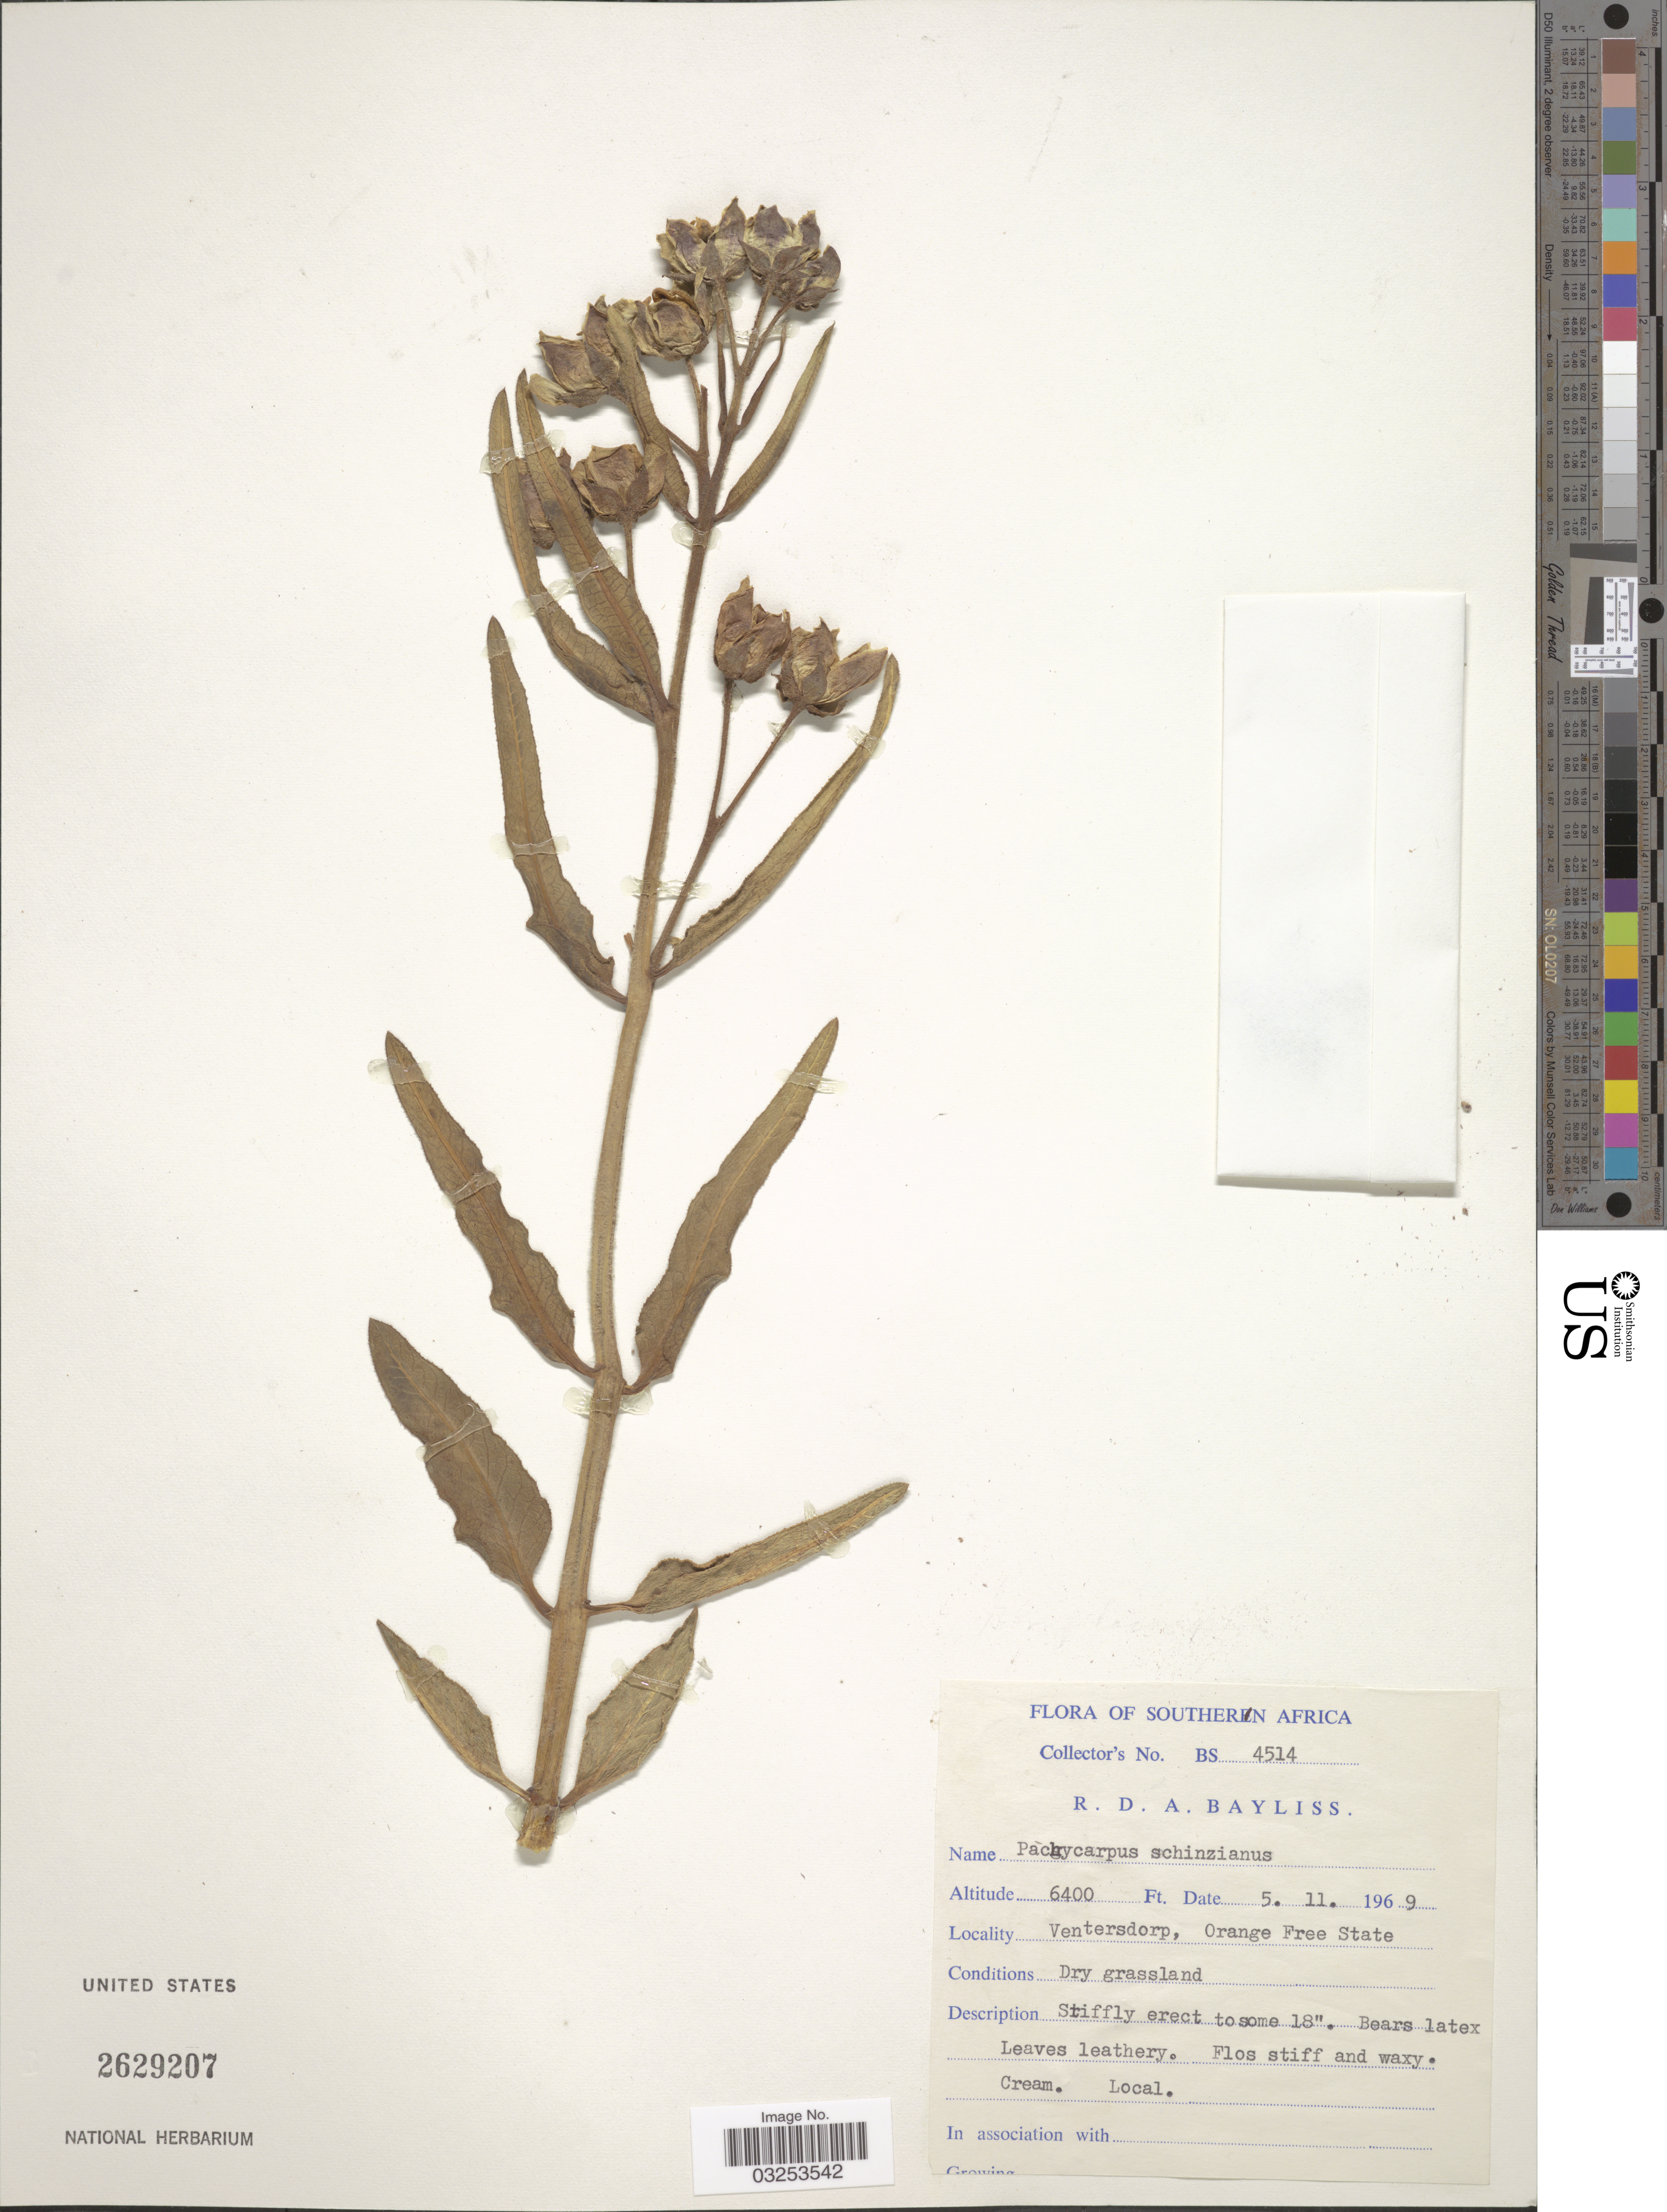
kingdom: Plantae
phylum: Tracheophyta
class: Magnoliopsida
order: Gentianales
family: Apocynaceae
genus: Pachycarpus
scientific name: Pachycarpus schinzianus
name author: (Schltr.) N.E. Br.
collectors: R. Bayliss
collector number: BS 4514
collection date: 1969-11-05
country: South Africa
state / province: Free State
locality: Southern Africa. Ventersdorp, Orange Free State.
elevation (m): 1951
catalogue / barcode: US 2629207